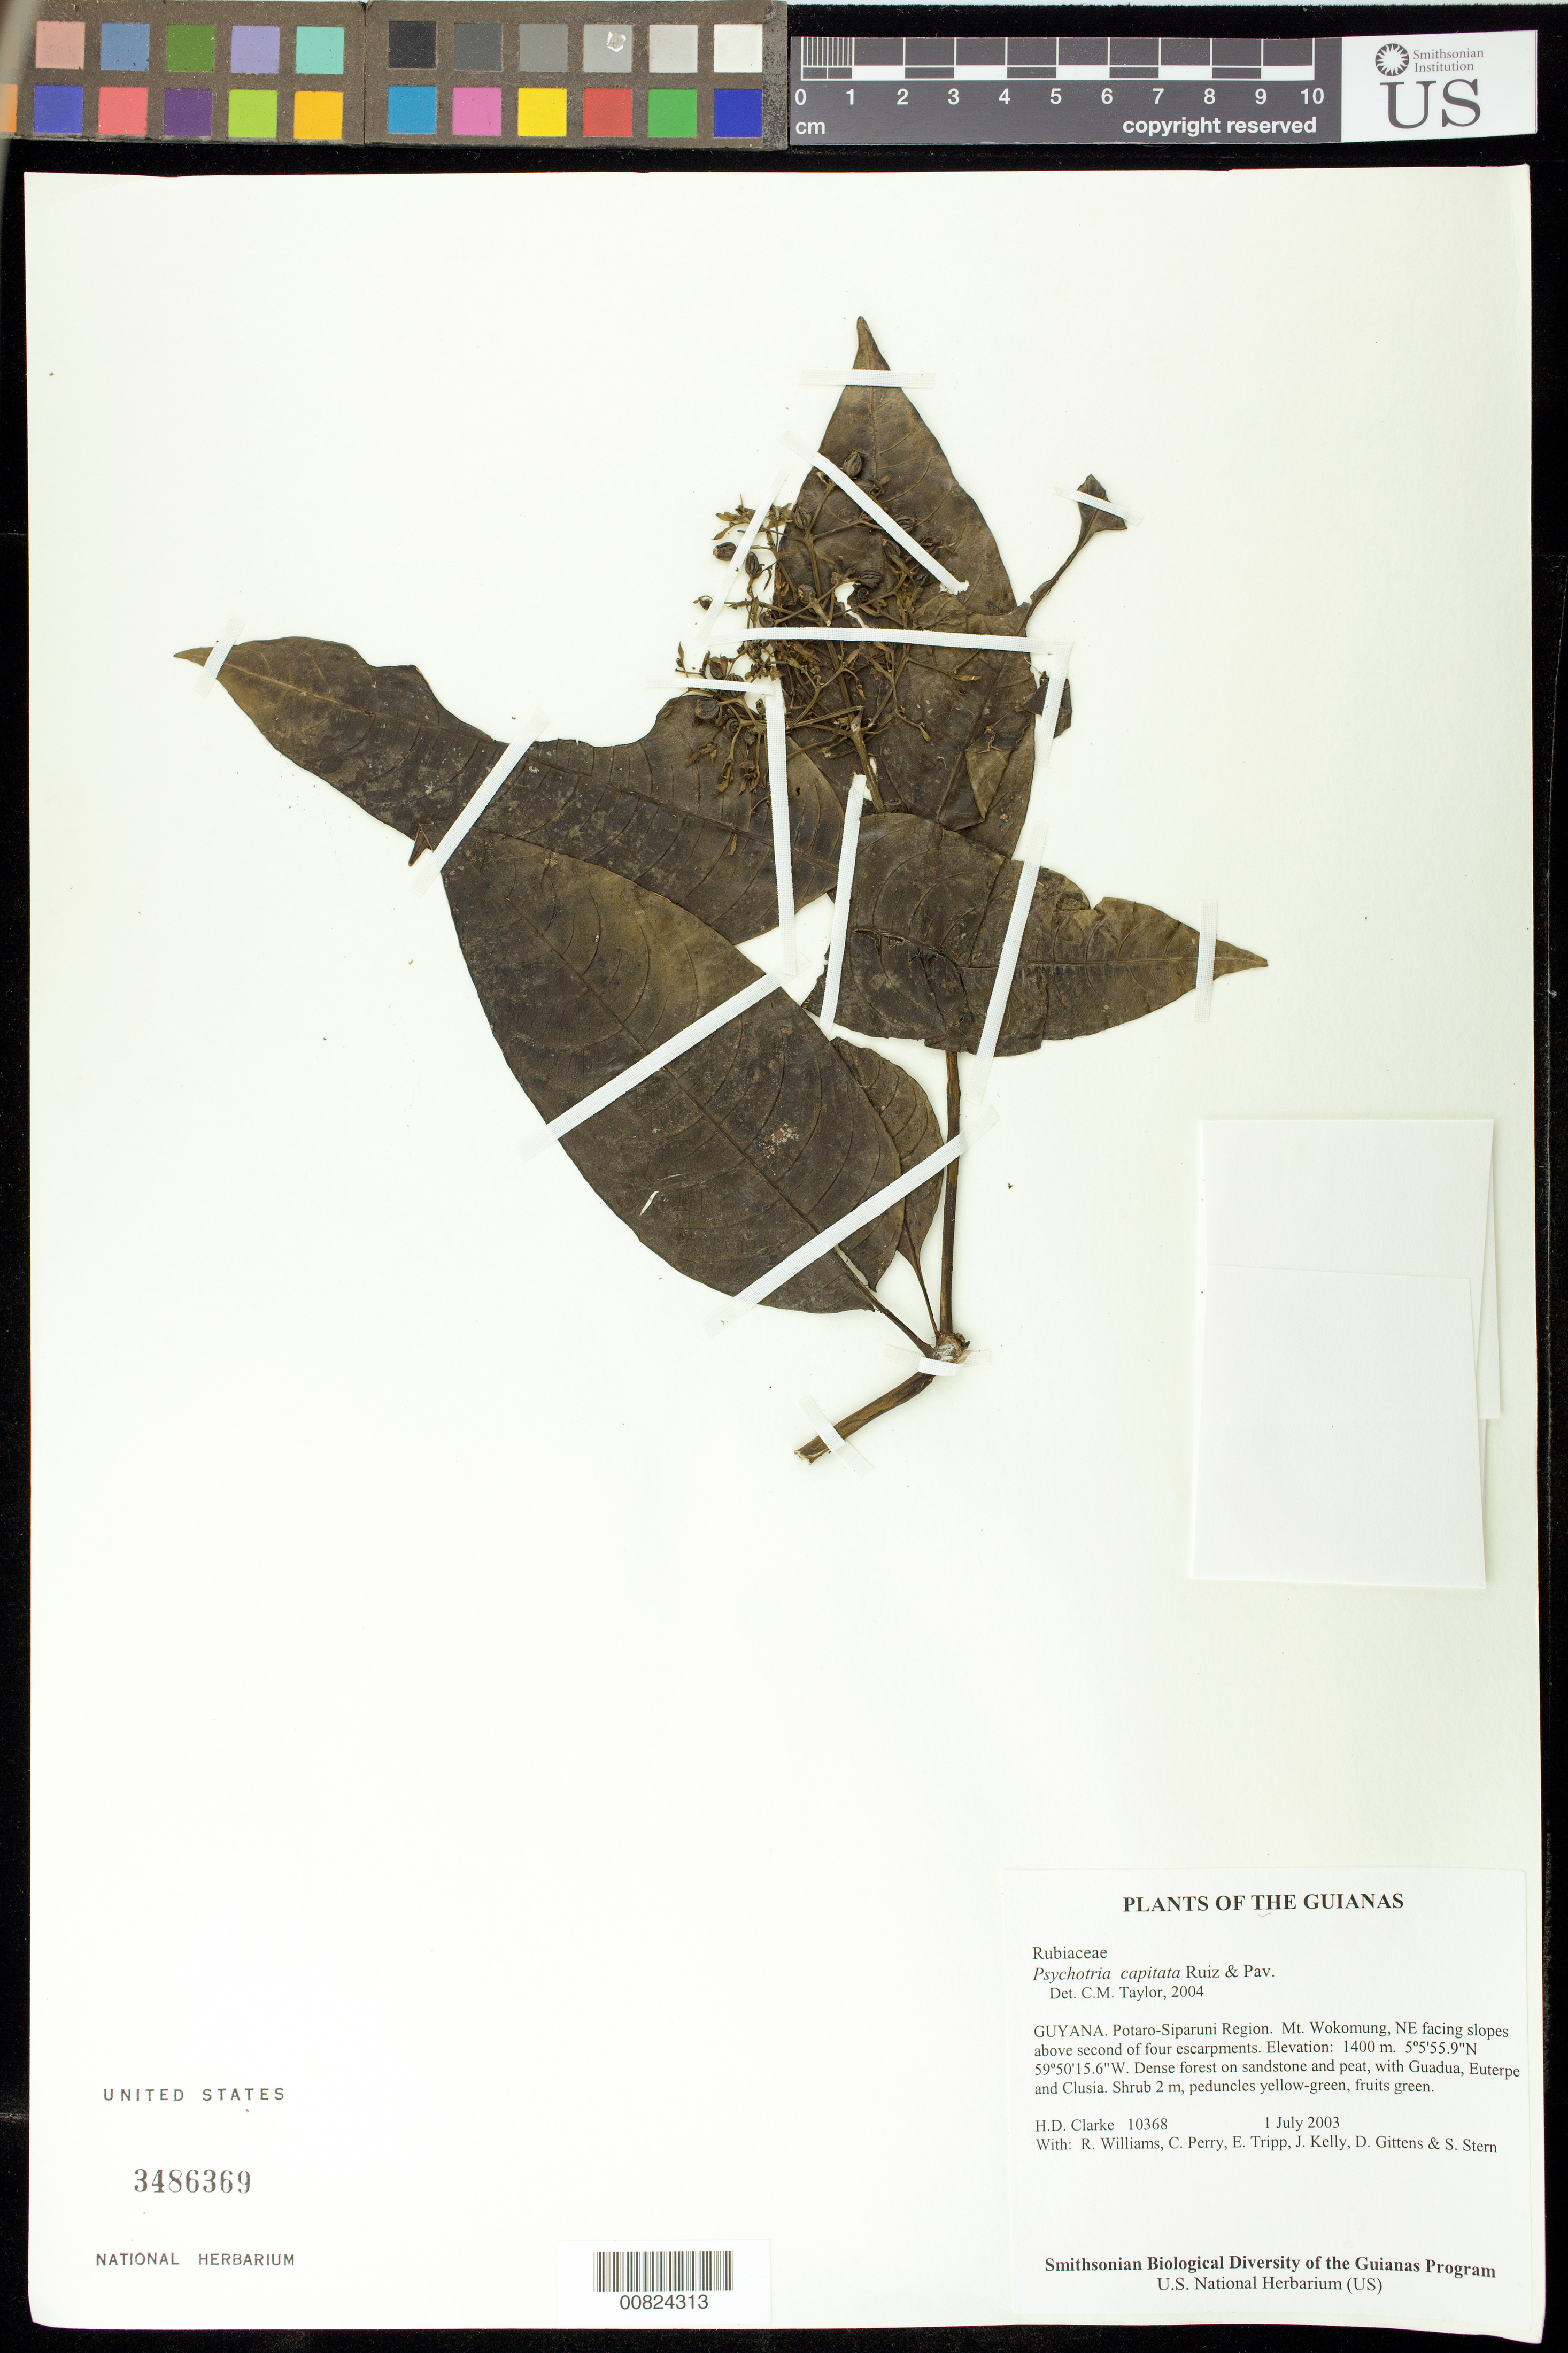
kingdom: Plantae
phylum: Tracheophyta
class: Magnoliopsida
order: Gentianales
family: Rubiaceae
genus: Palicourea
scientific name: Palicourea violacea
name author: (Aubl.) A. Rich.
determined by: Kirkbride, J. H., Jr.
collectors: H. D. Clarke, R. Williams, C. Perry, E. Tripp, J. Kelly, D. Gittens & S. R. Stern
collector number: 10368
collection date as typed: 1 July 2003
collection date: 2003-07-01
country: Guyana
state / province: Potaro-Siparuni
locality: Mt. Wokomung, NE facing slopes above second of four escarpments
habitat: Dense forest on sandstone and peat, with Guadua, Euterpe and Clusia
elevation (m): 1400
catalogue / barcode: US 3486369